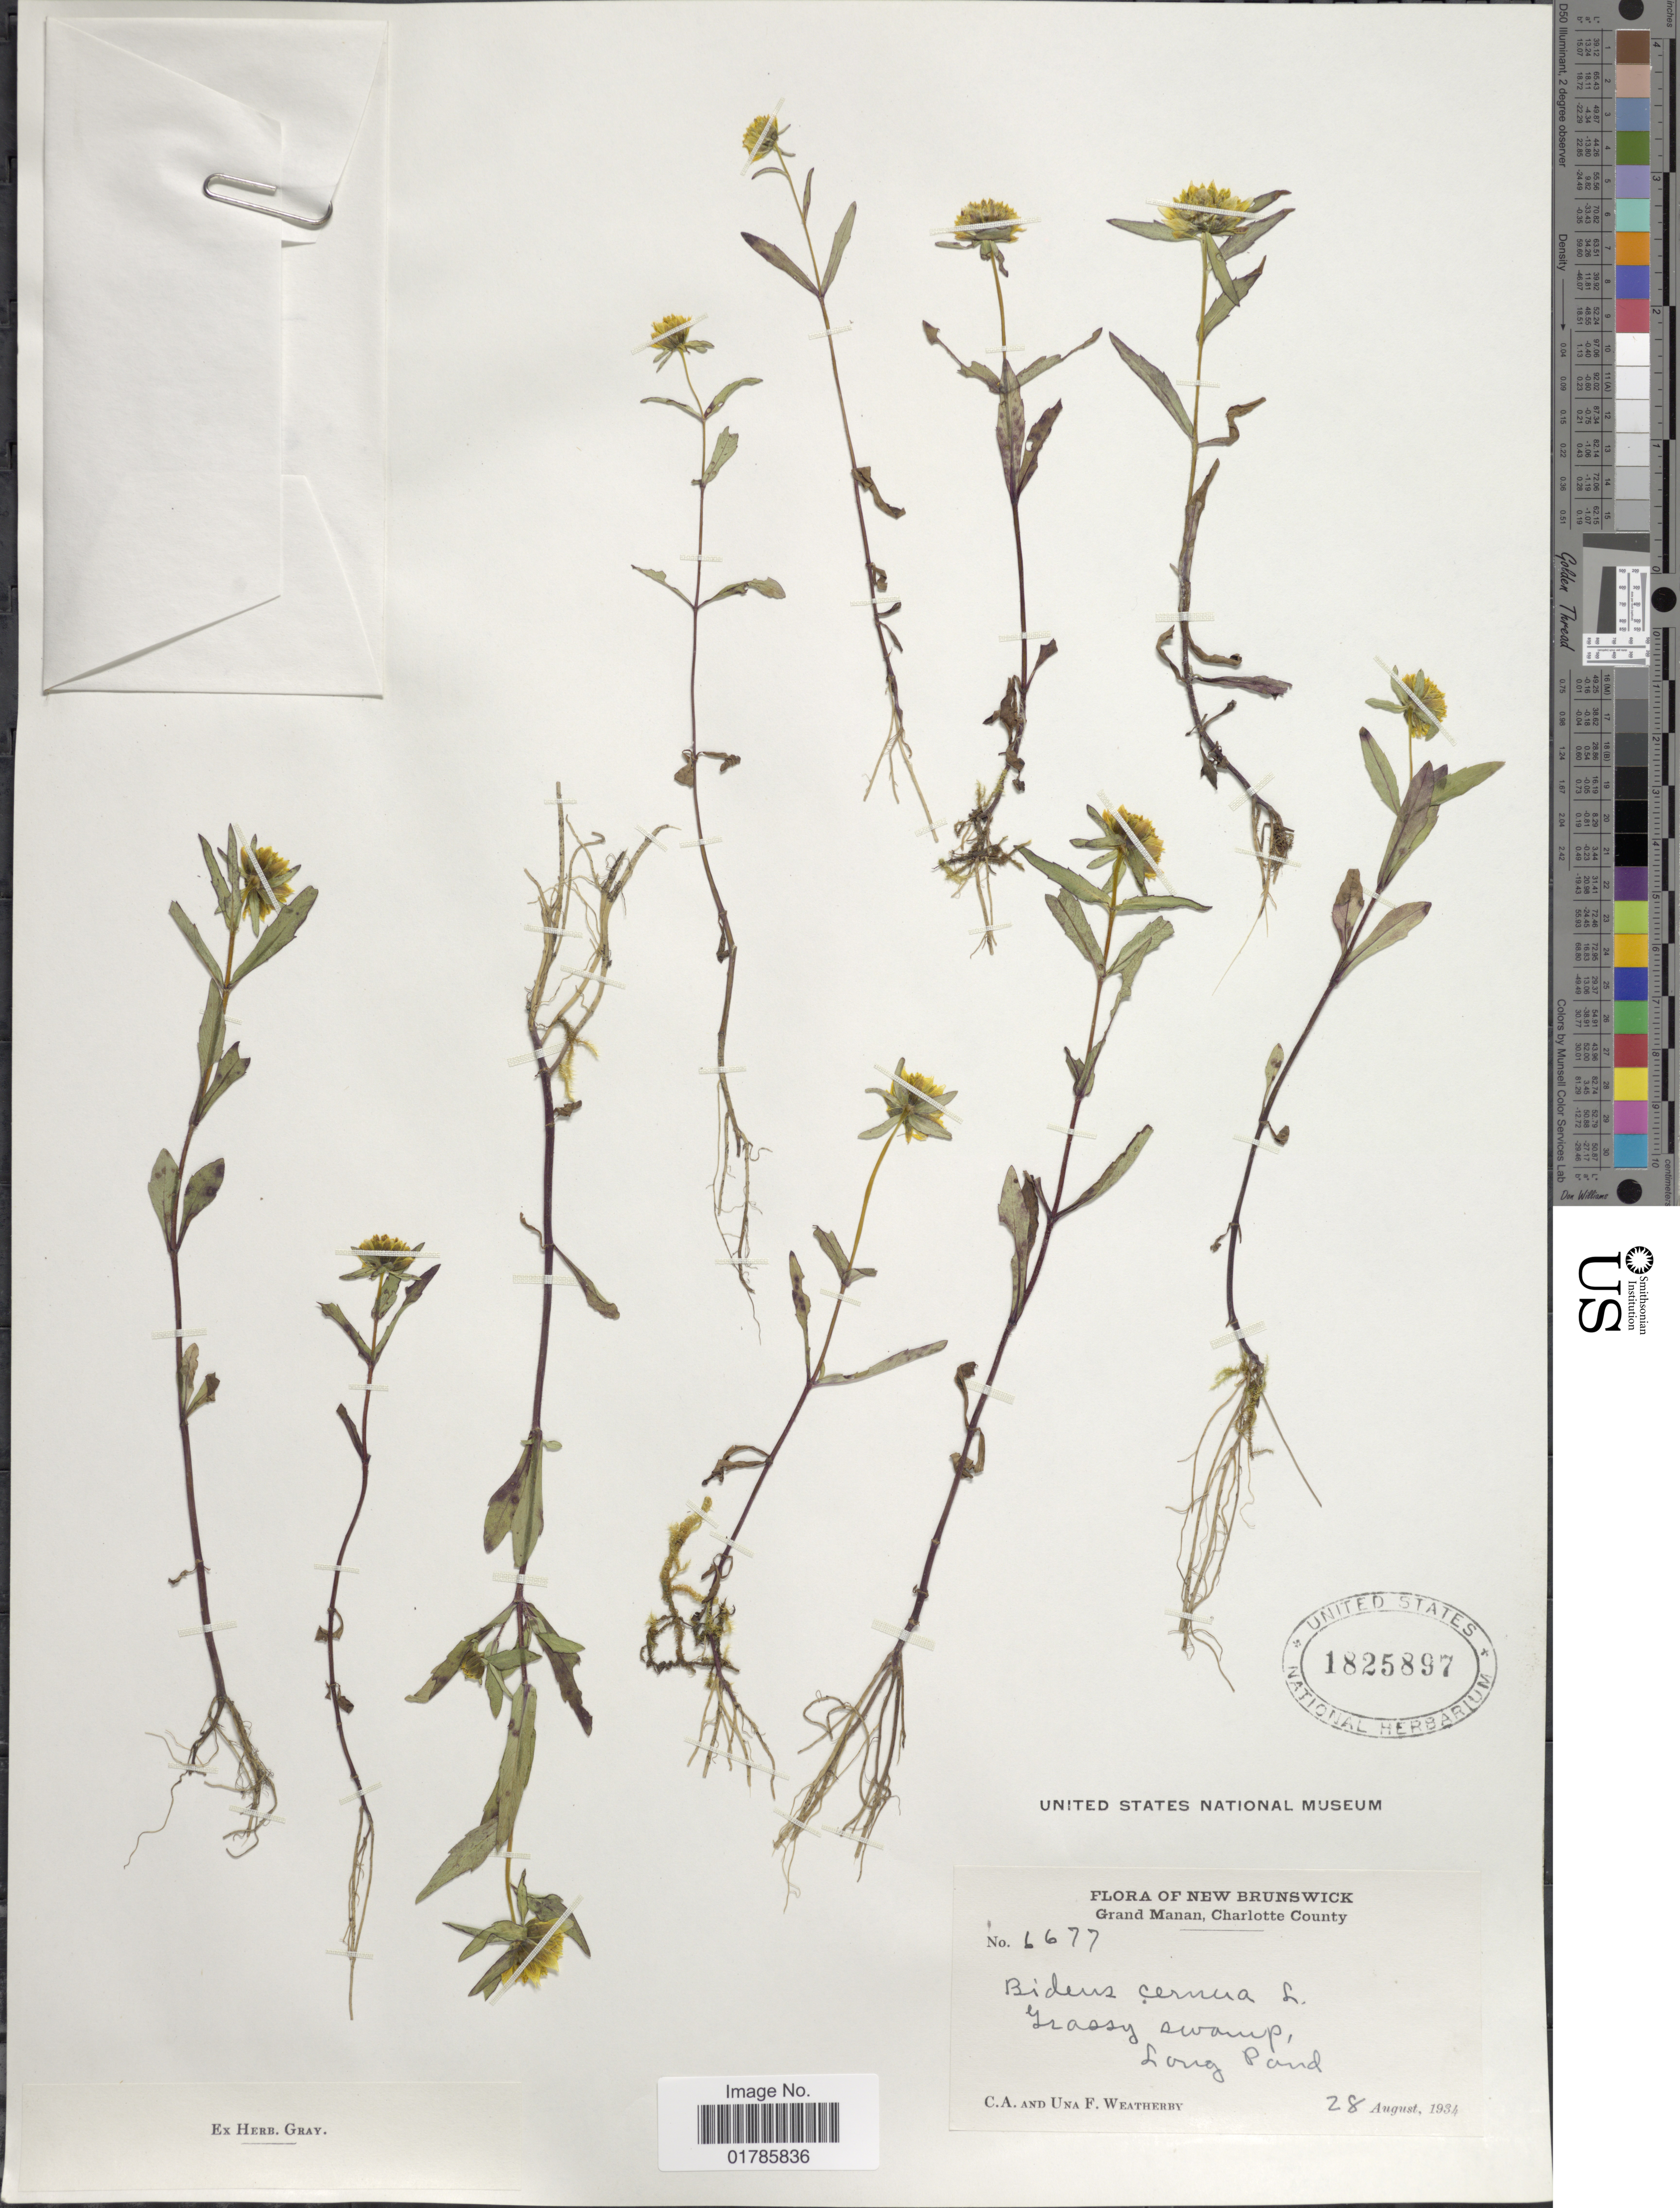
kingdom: Plantae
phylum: Tracheophyta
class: Magnoliopsida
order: Asterales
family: Asteraceae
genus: Bidens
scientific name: Bidens cernua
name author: L.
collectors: C. A. Weatherby & U. Weatherby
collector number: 6677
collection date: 1934-08-28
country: Canada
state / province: New Brunswick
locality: Grand Manan, Charlotte County, Long Pand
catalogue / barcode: US 1825897